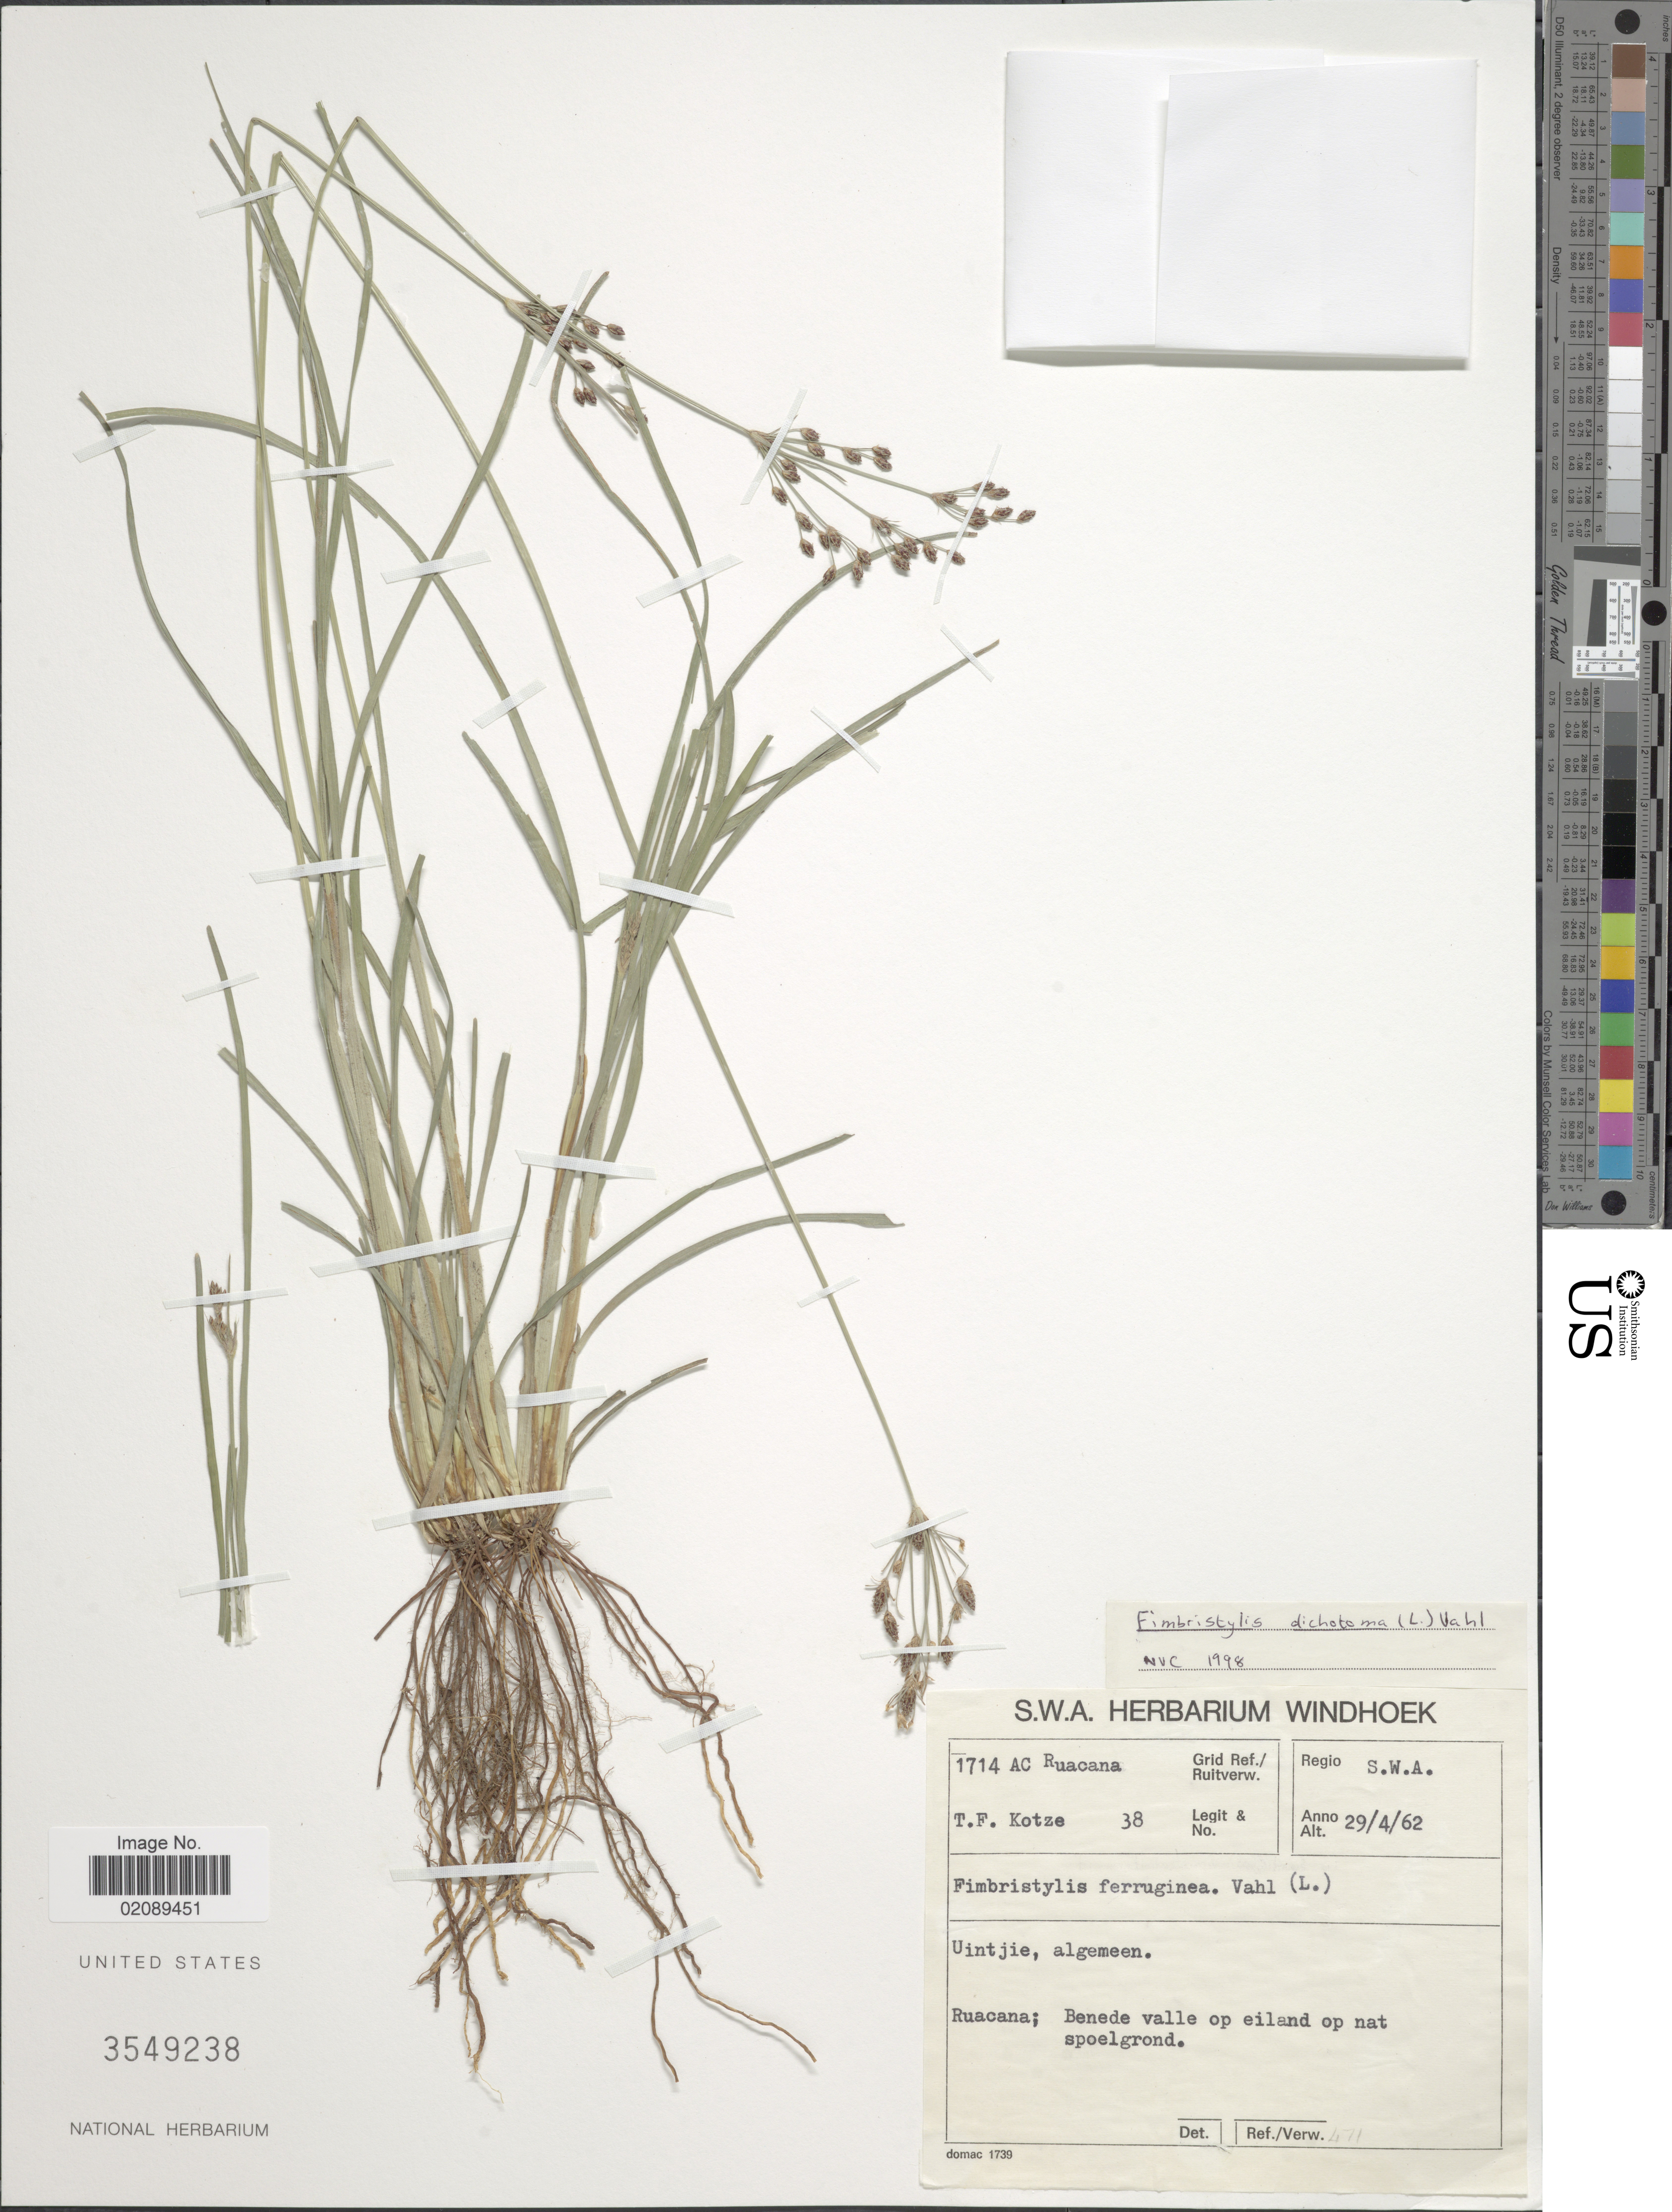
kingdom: Plantae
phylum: Tracheophyta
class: Liliopsida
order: Poales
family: Cyperaceae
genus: Fimbristylis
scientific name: Fimbristylis dichotoma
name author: (L.) Vahl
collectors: T. Kotze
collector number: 38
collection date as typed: Transcribed d/m/y: 29/4/62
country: Namibia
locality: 1714 AC Ruacana, Regio S.W.A., Uintjie, algemeen, Ruacana; Benede valle op eiland op nat spoelgrond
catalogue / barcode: US 3549238